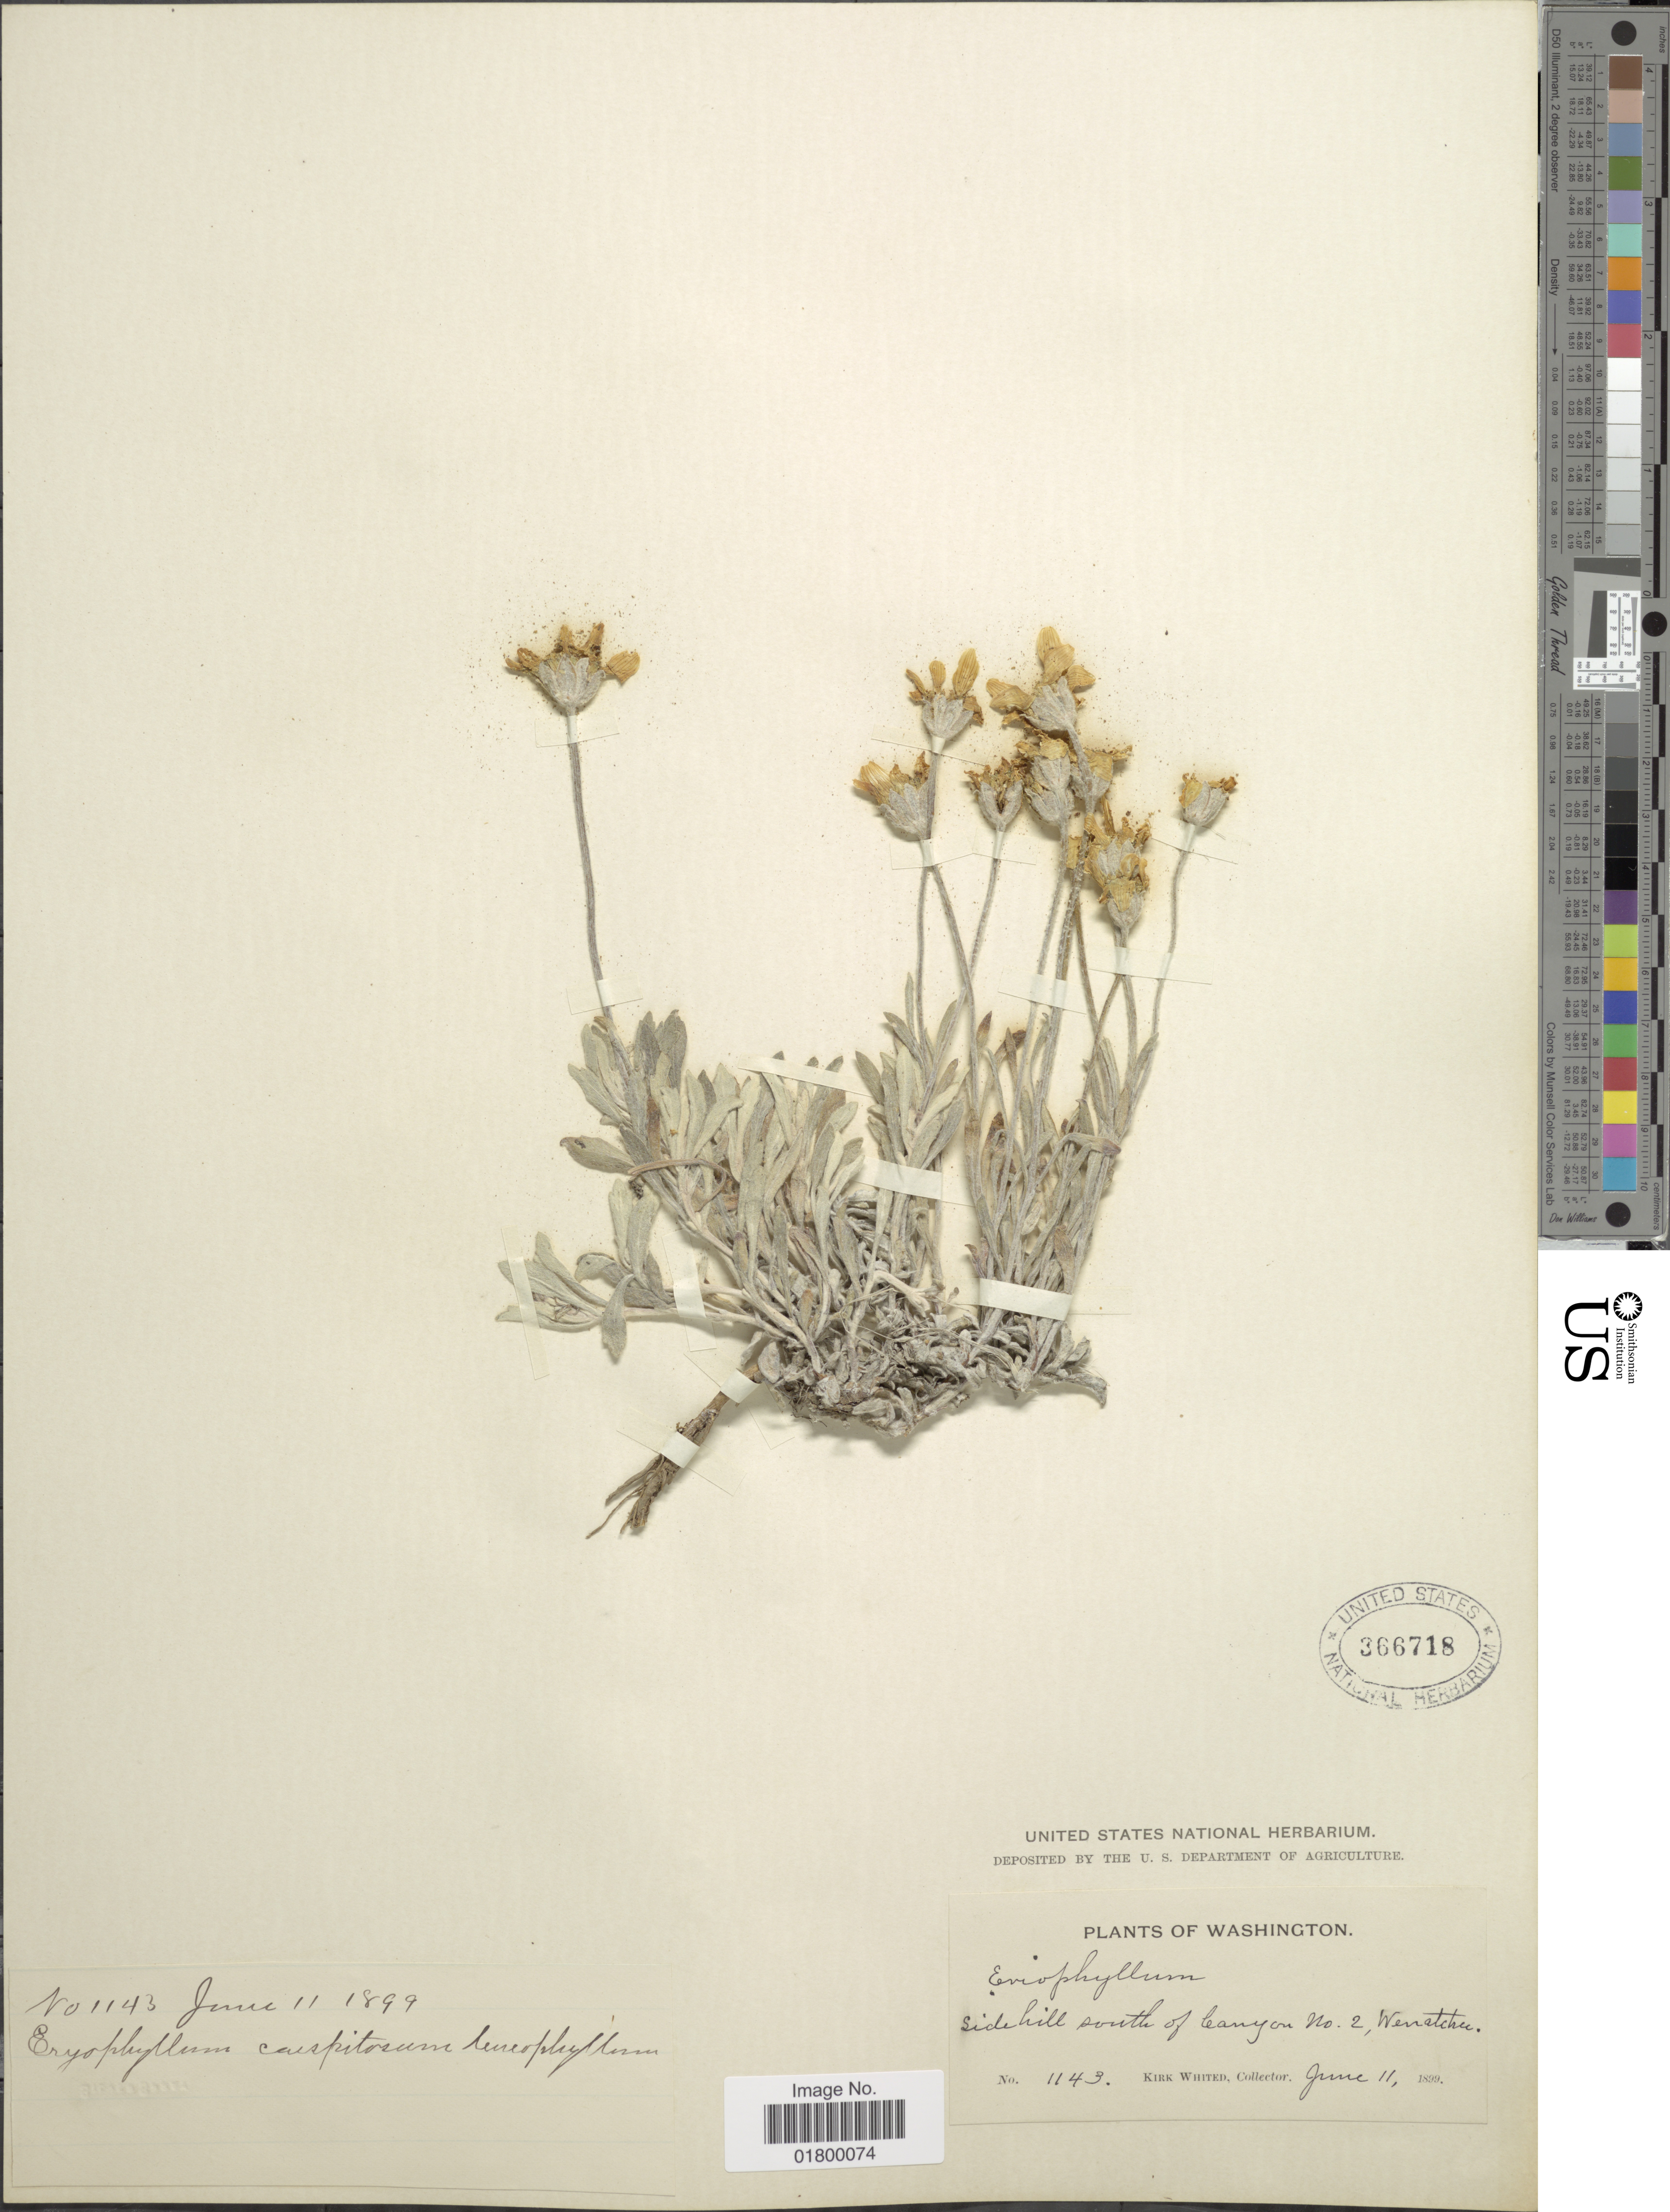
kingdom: Plantae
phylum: Tracheophyta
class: Magnoliopsida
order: Asterales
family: Asteraceae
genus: Eriophyllum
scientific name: Eriophyllum integrifolium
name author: (Hook.) Greene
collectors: K. Whited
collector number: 1143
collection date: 1899-06-11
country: United States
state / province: Washington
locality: Sidehill south of Canyon No. 2, Wenatchu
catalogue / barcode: US 366718